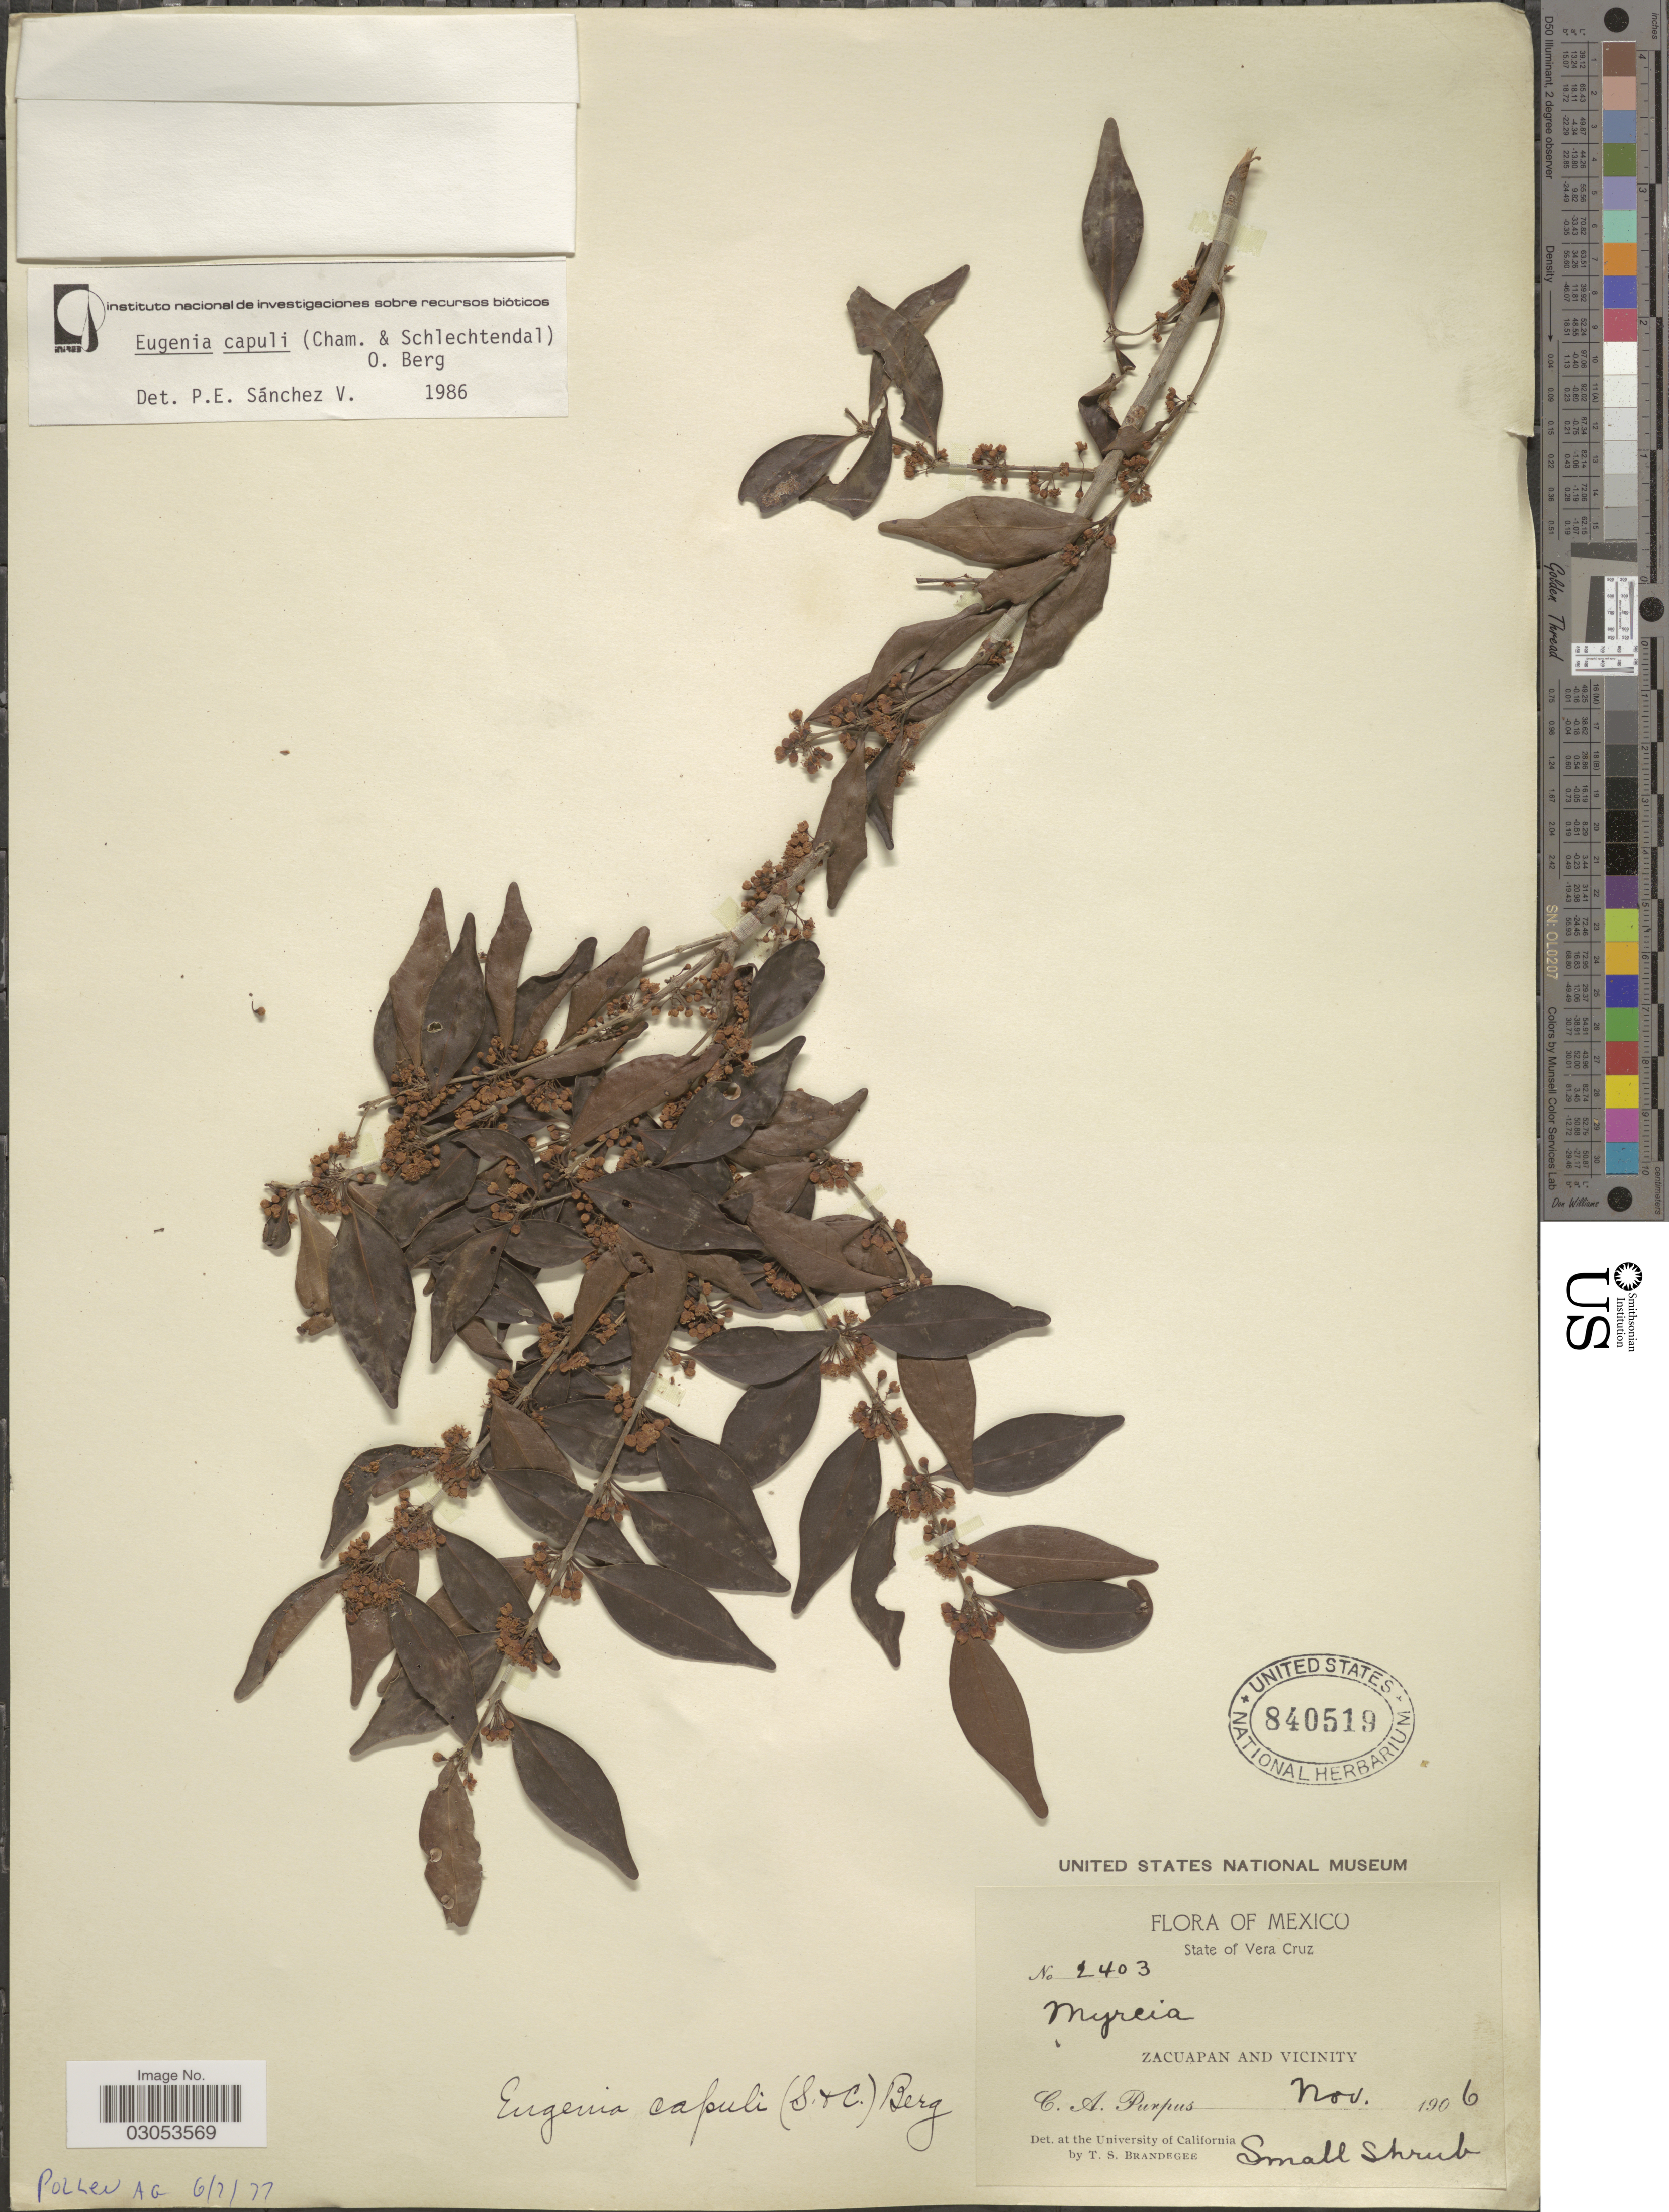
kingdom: Plantae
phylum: Tracheophyta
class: Magnoliopsida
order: Myrtales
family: Myrtaceae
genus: Eugenia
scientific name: Eugenia capuli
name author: (Schltdl. & Cham.) Hook. & Arn.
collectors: C. A. Purpus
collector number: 2403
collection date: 1906-11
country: Mexico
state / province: Veracruz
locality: State of Vera Cruz. Zacuapan and Vicinity.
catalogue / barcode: US 840519